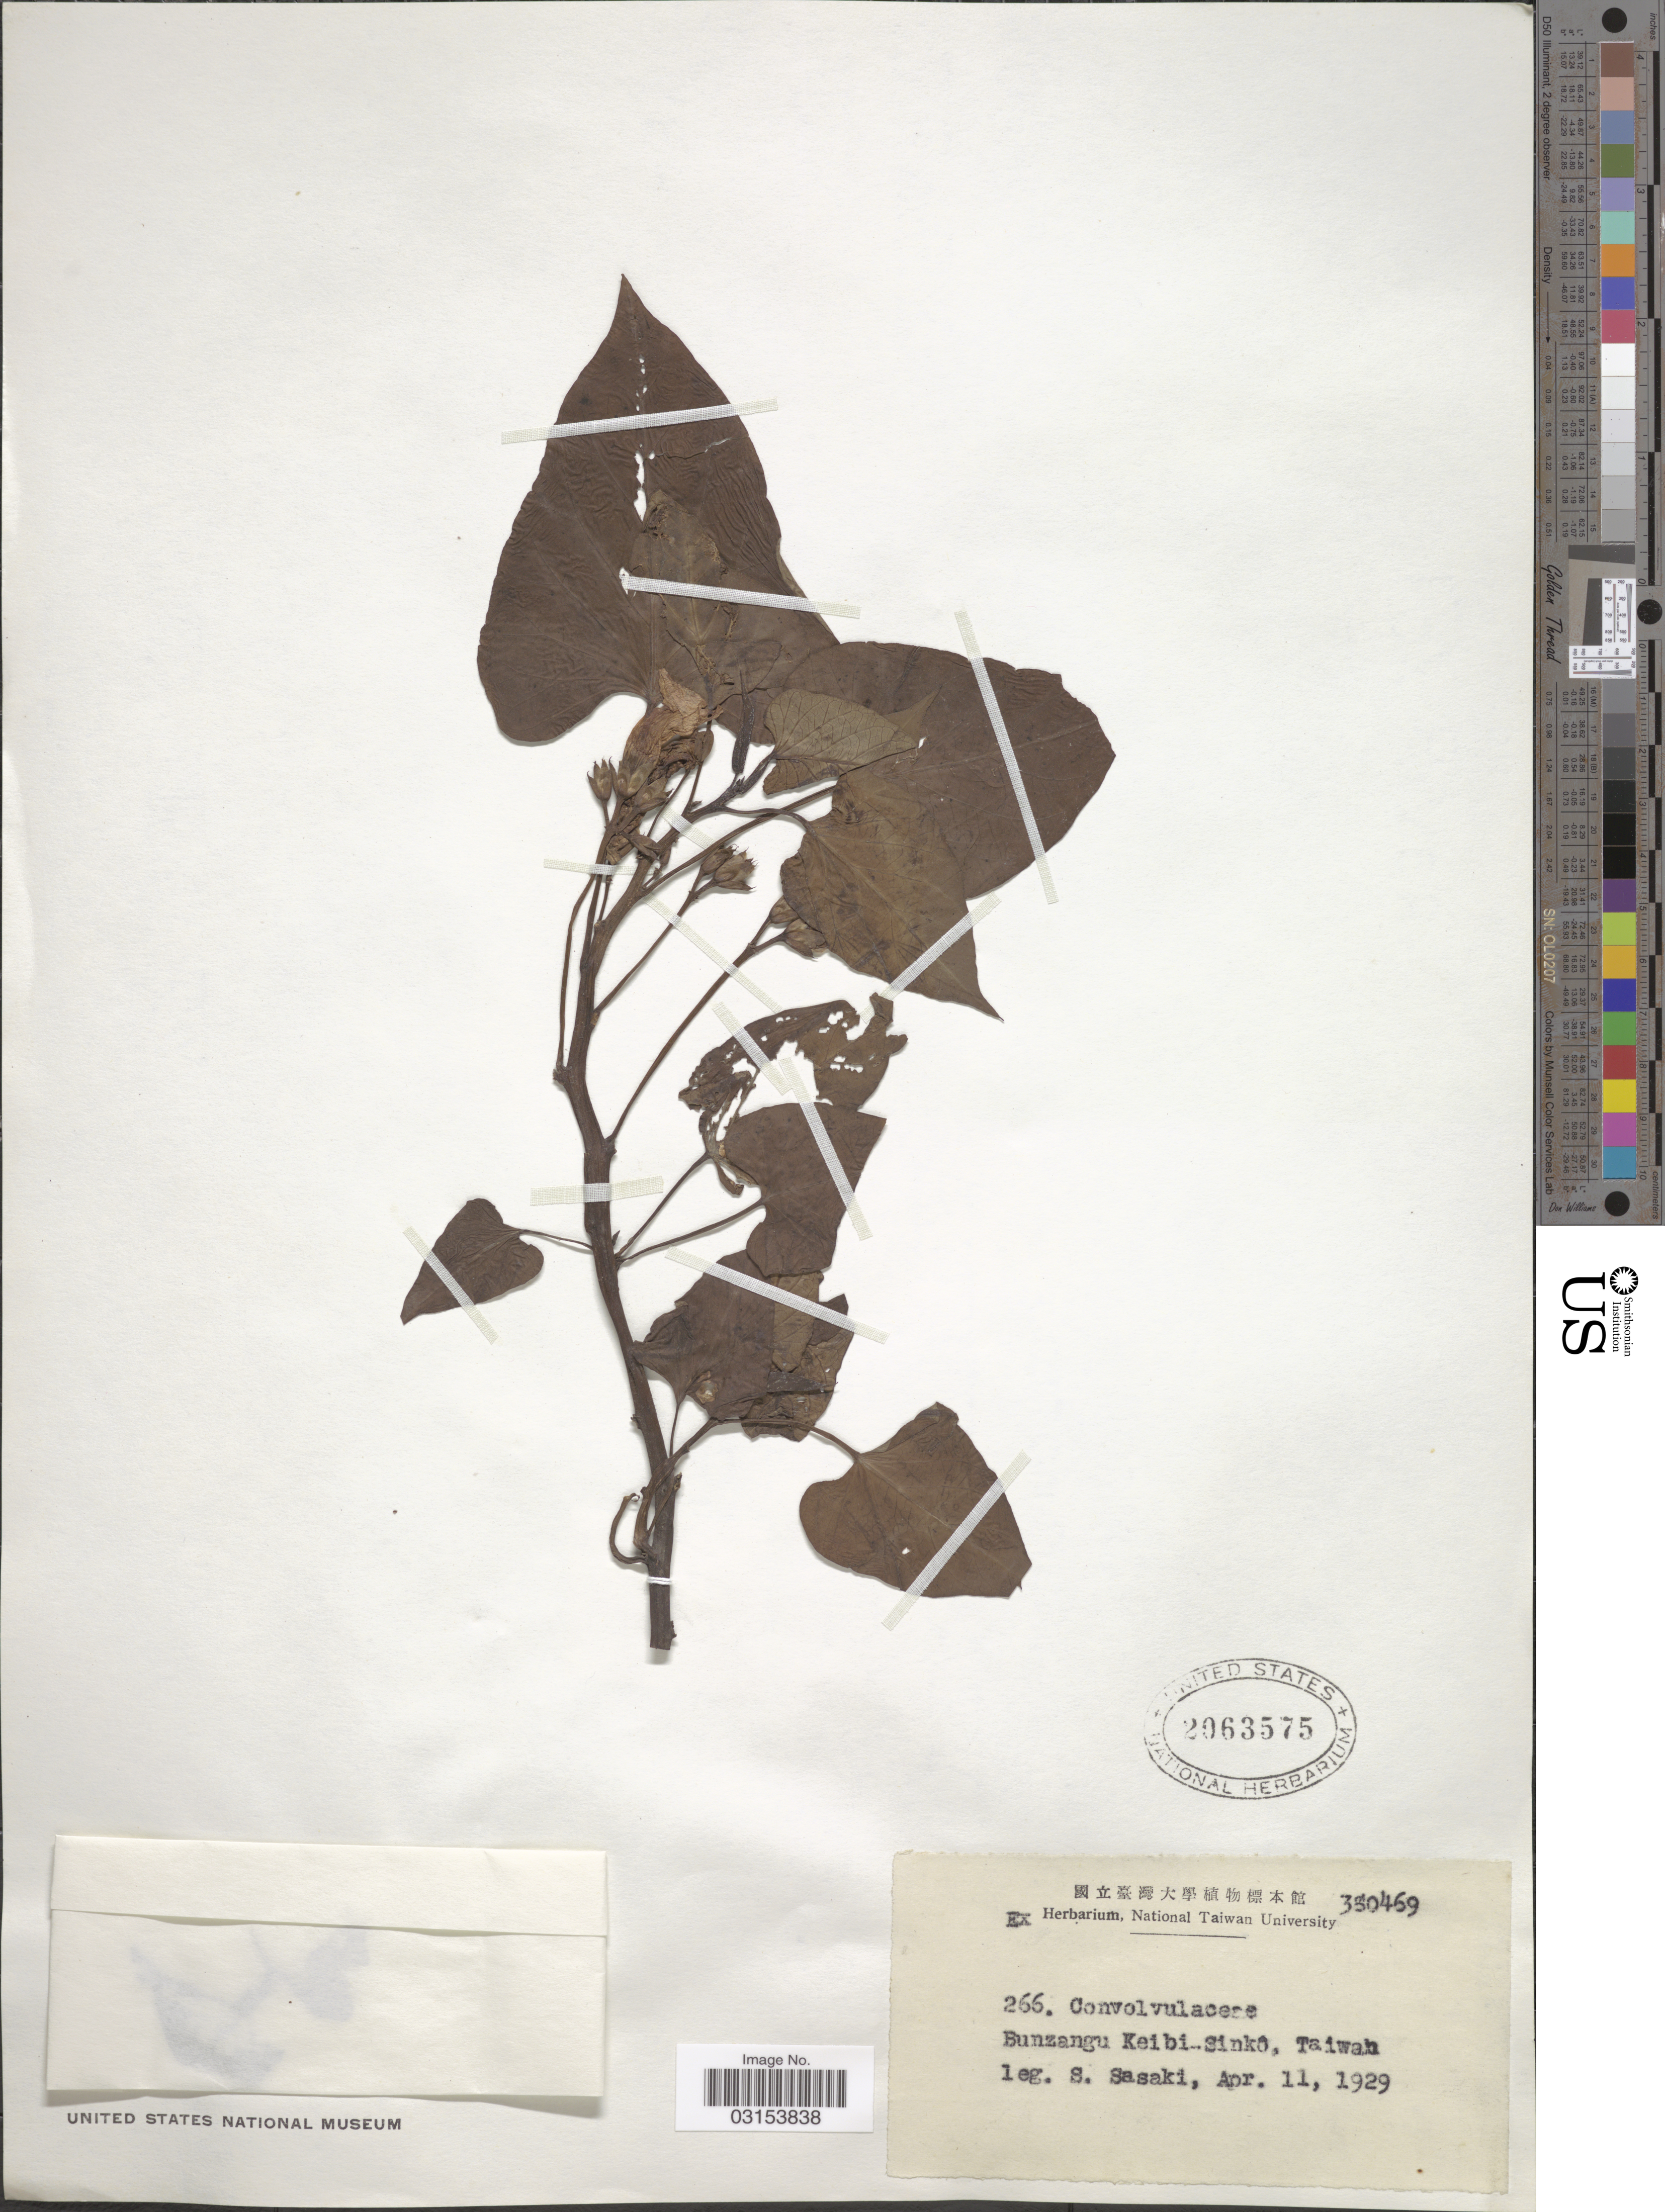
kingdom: Plantae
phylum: Tracheophyta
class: Magnoliopsida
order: Solanales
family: Convolvulaceae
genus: Ipomoea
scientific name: Ipomoea batatas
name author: (L.) Lam.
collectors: S. Sasaki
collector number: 266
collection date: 1929-04-11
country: Taiwan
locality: Bunzangu Keibi-Sinkô.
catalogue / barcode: US 2063575